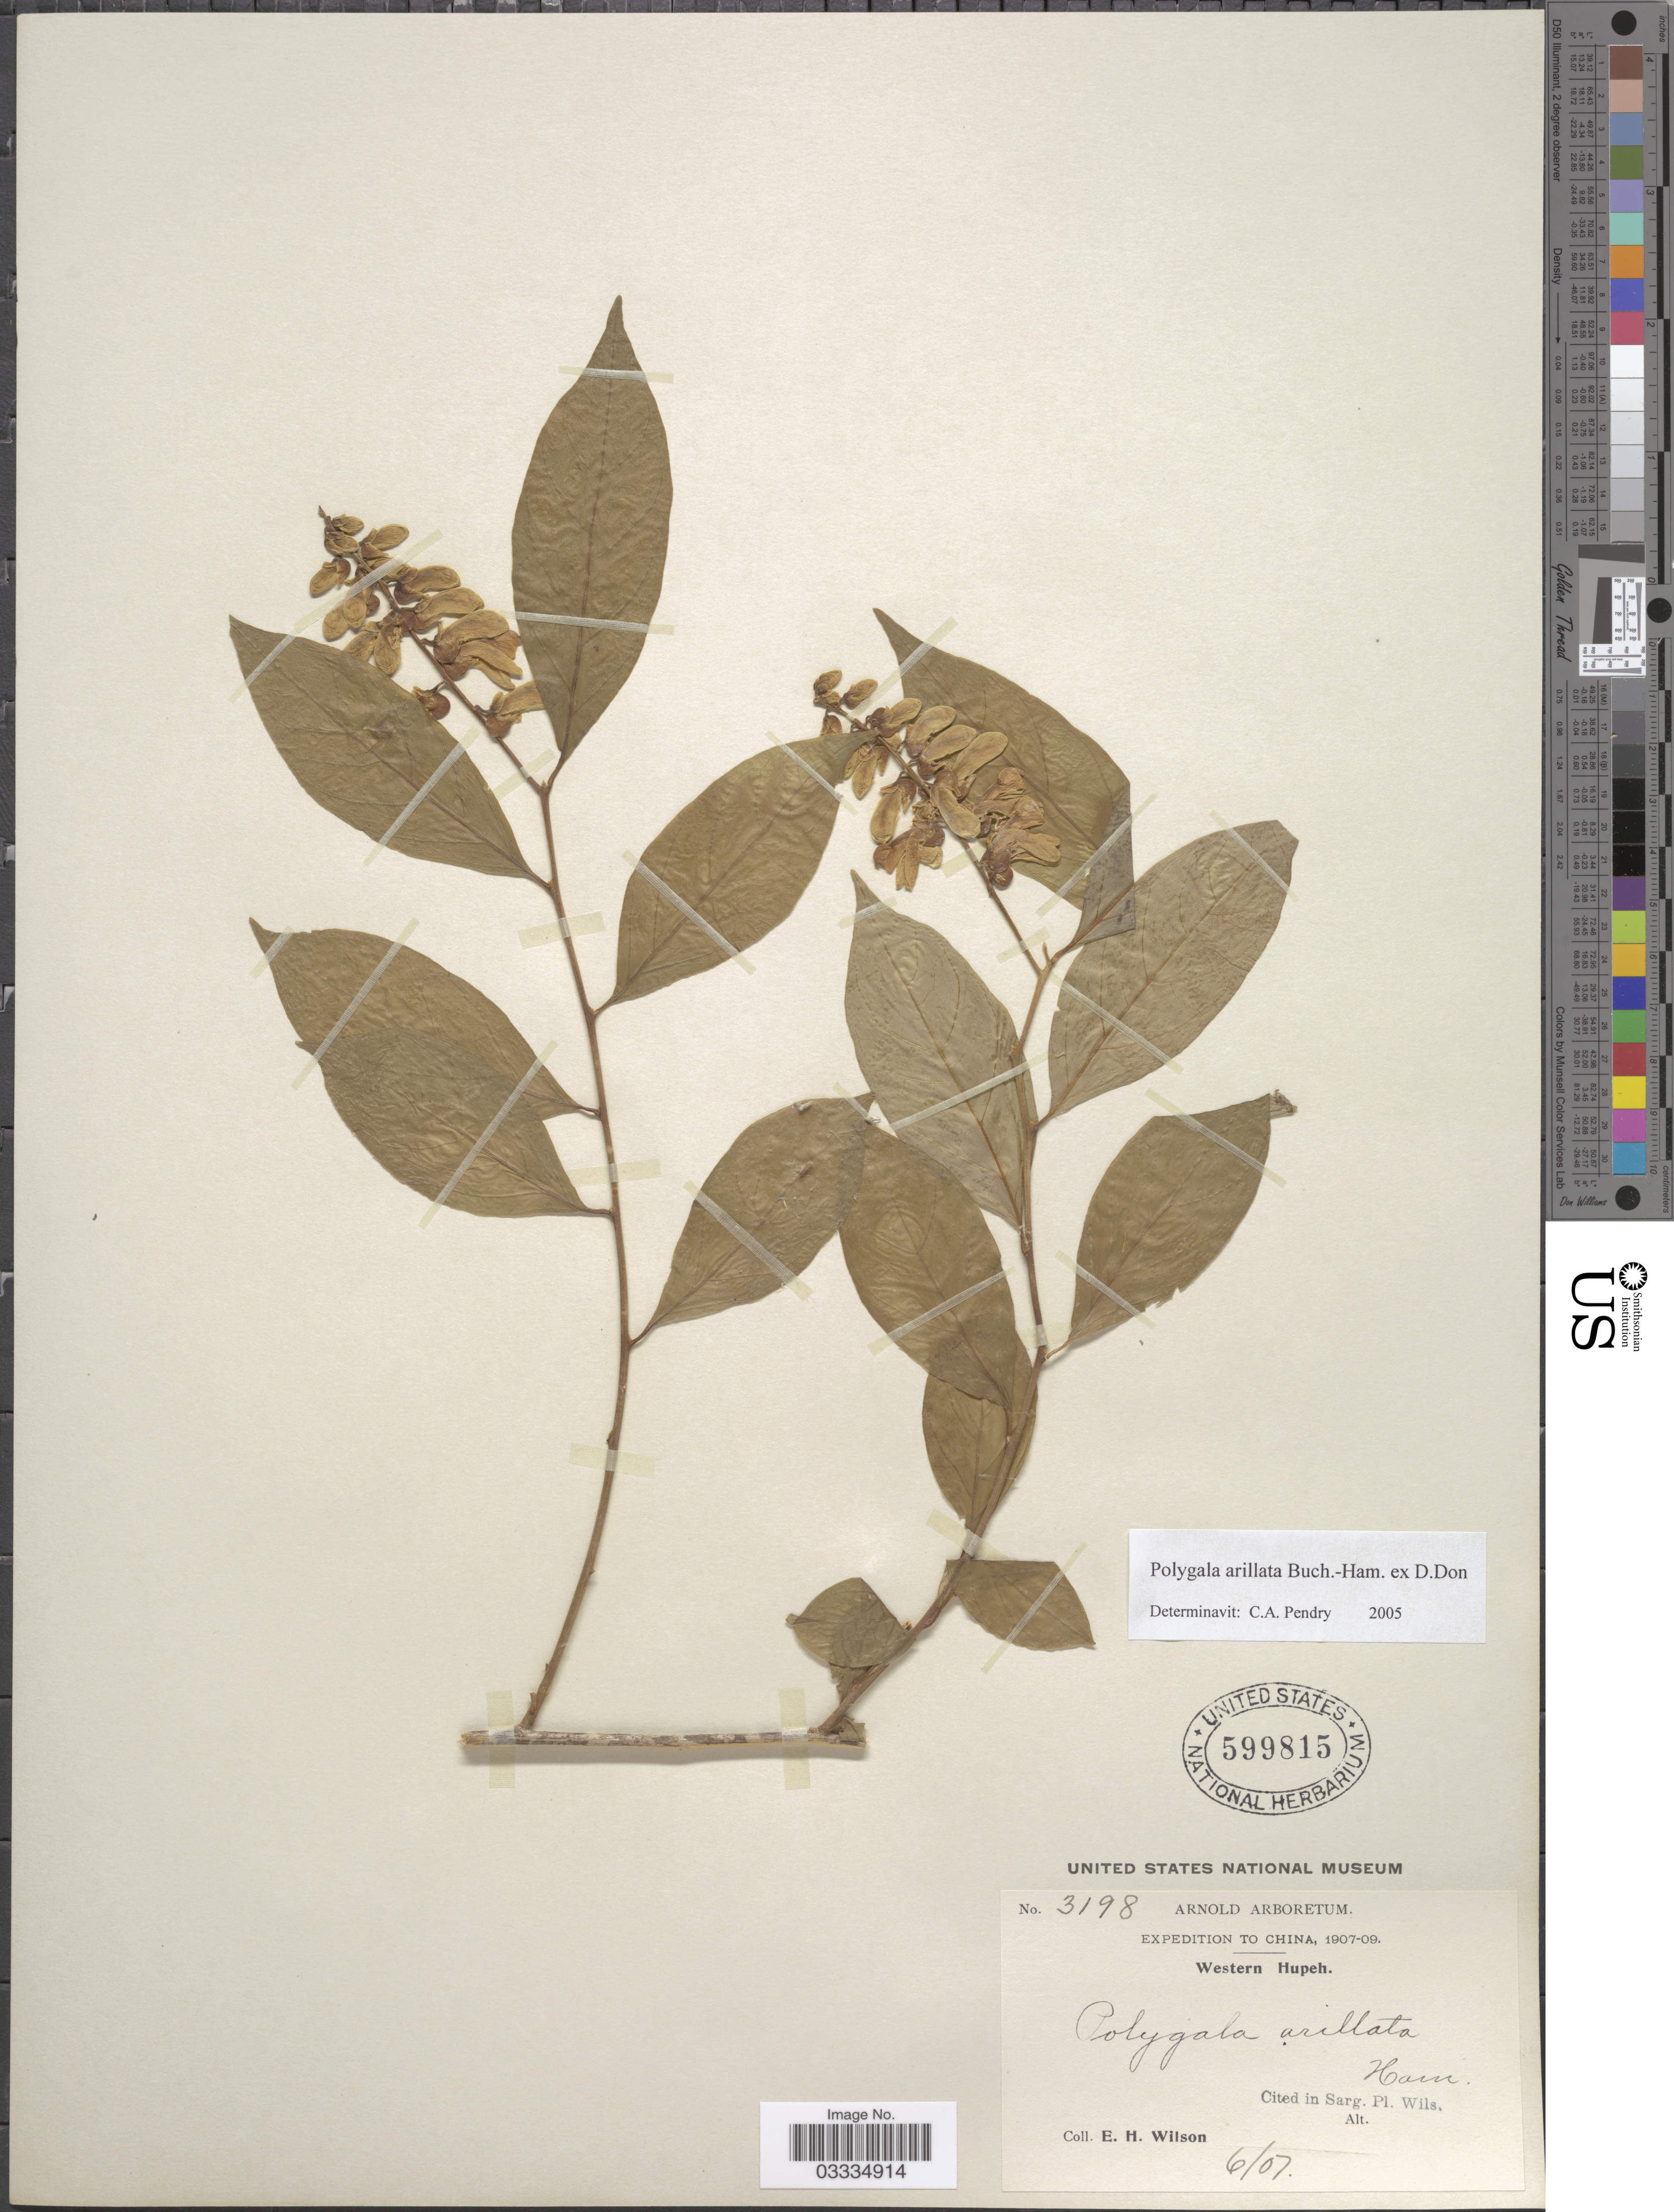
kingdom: Plantae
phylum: Tracheophyta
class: Magnoliopsida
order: Fabales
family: Polygalaceae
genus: Polygala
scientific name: Polygala arillata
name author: Buch.-Ham. ex D. Don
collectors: E. Wilson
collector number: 3198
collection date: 1907-06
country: China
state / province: Hubei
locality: Western Hupeh.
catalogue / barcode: US 599815